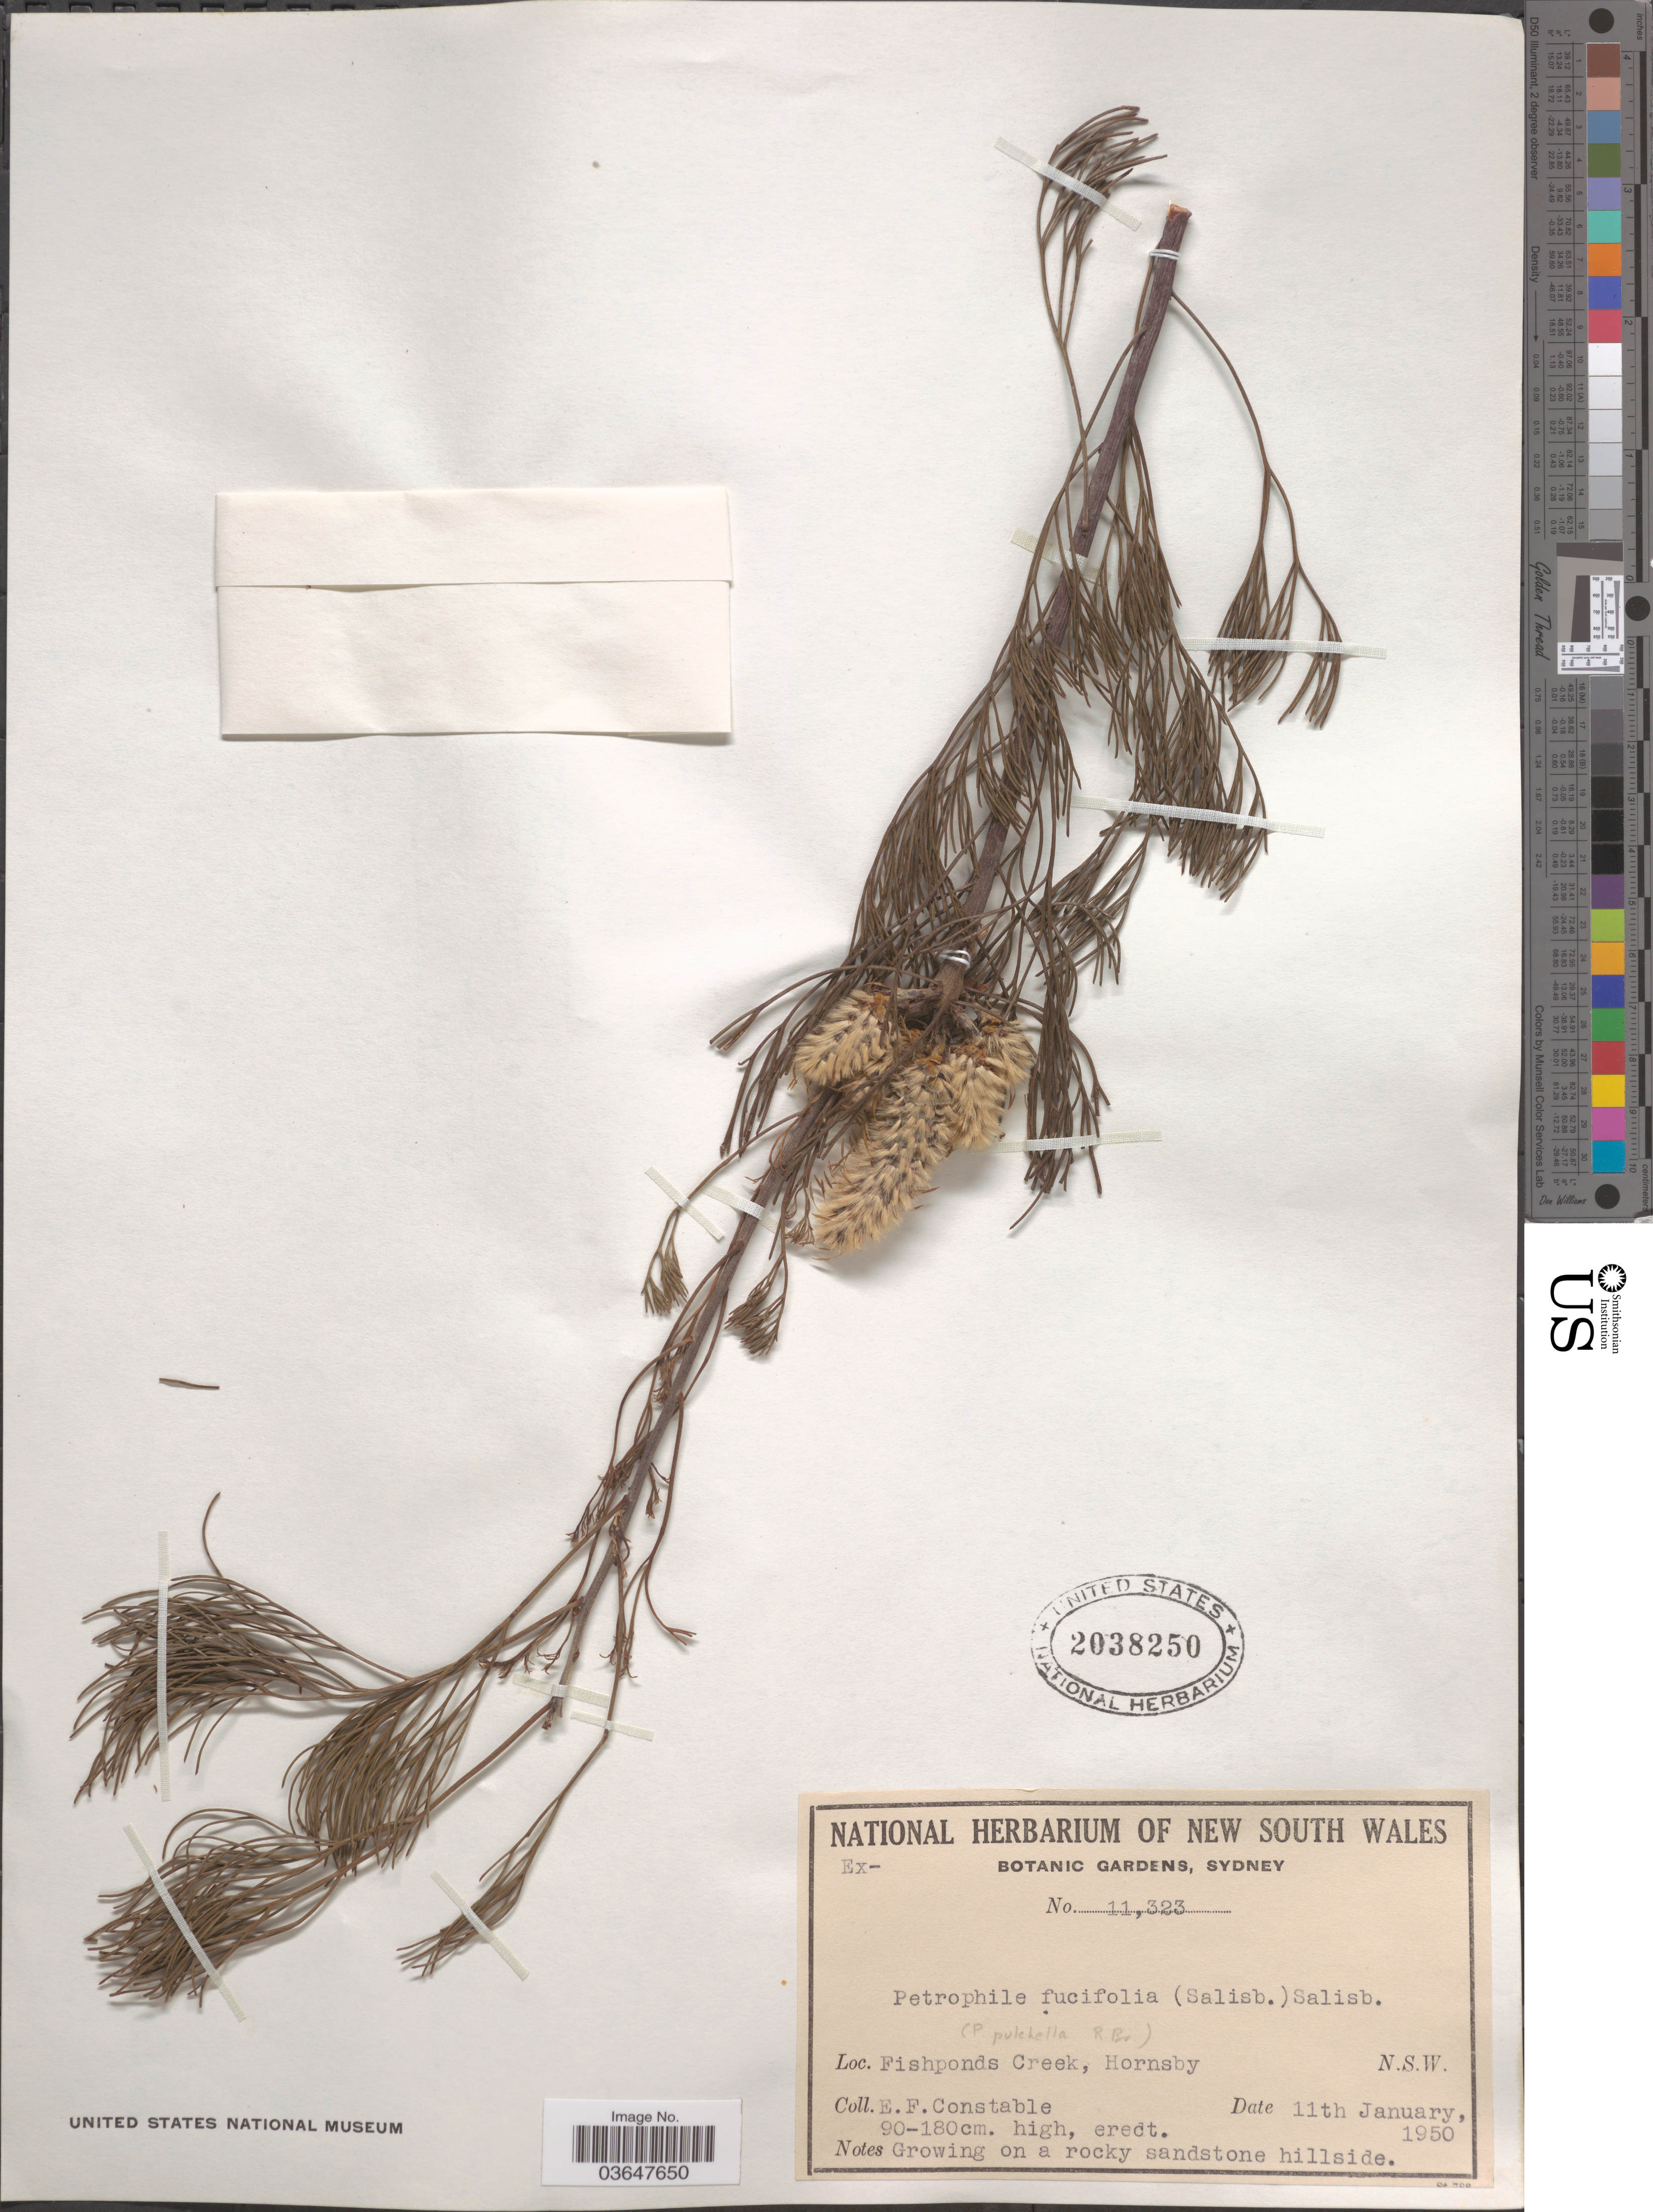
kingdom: Plantae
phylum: Tracheophyta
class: Magnoliopsida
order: Proteales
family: Proteaceae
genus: Petrophile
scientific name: Petrophile fucifolia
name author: Knight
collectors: E. F. Constable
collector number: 11323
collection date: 1950-01-11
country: Australia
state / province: New South Wales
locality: Fishponds Creek, Hornsby N.S.W.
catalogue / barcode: US 2038250